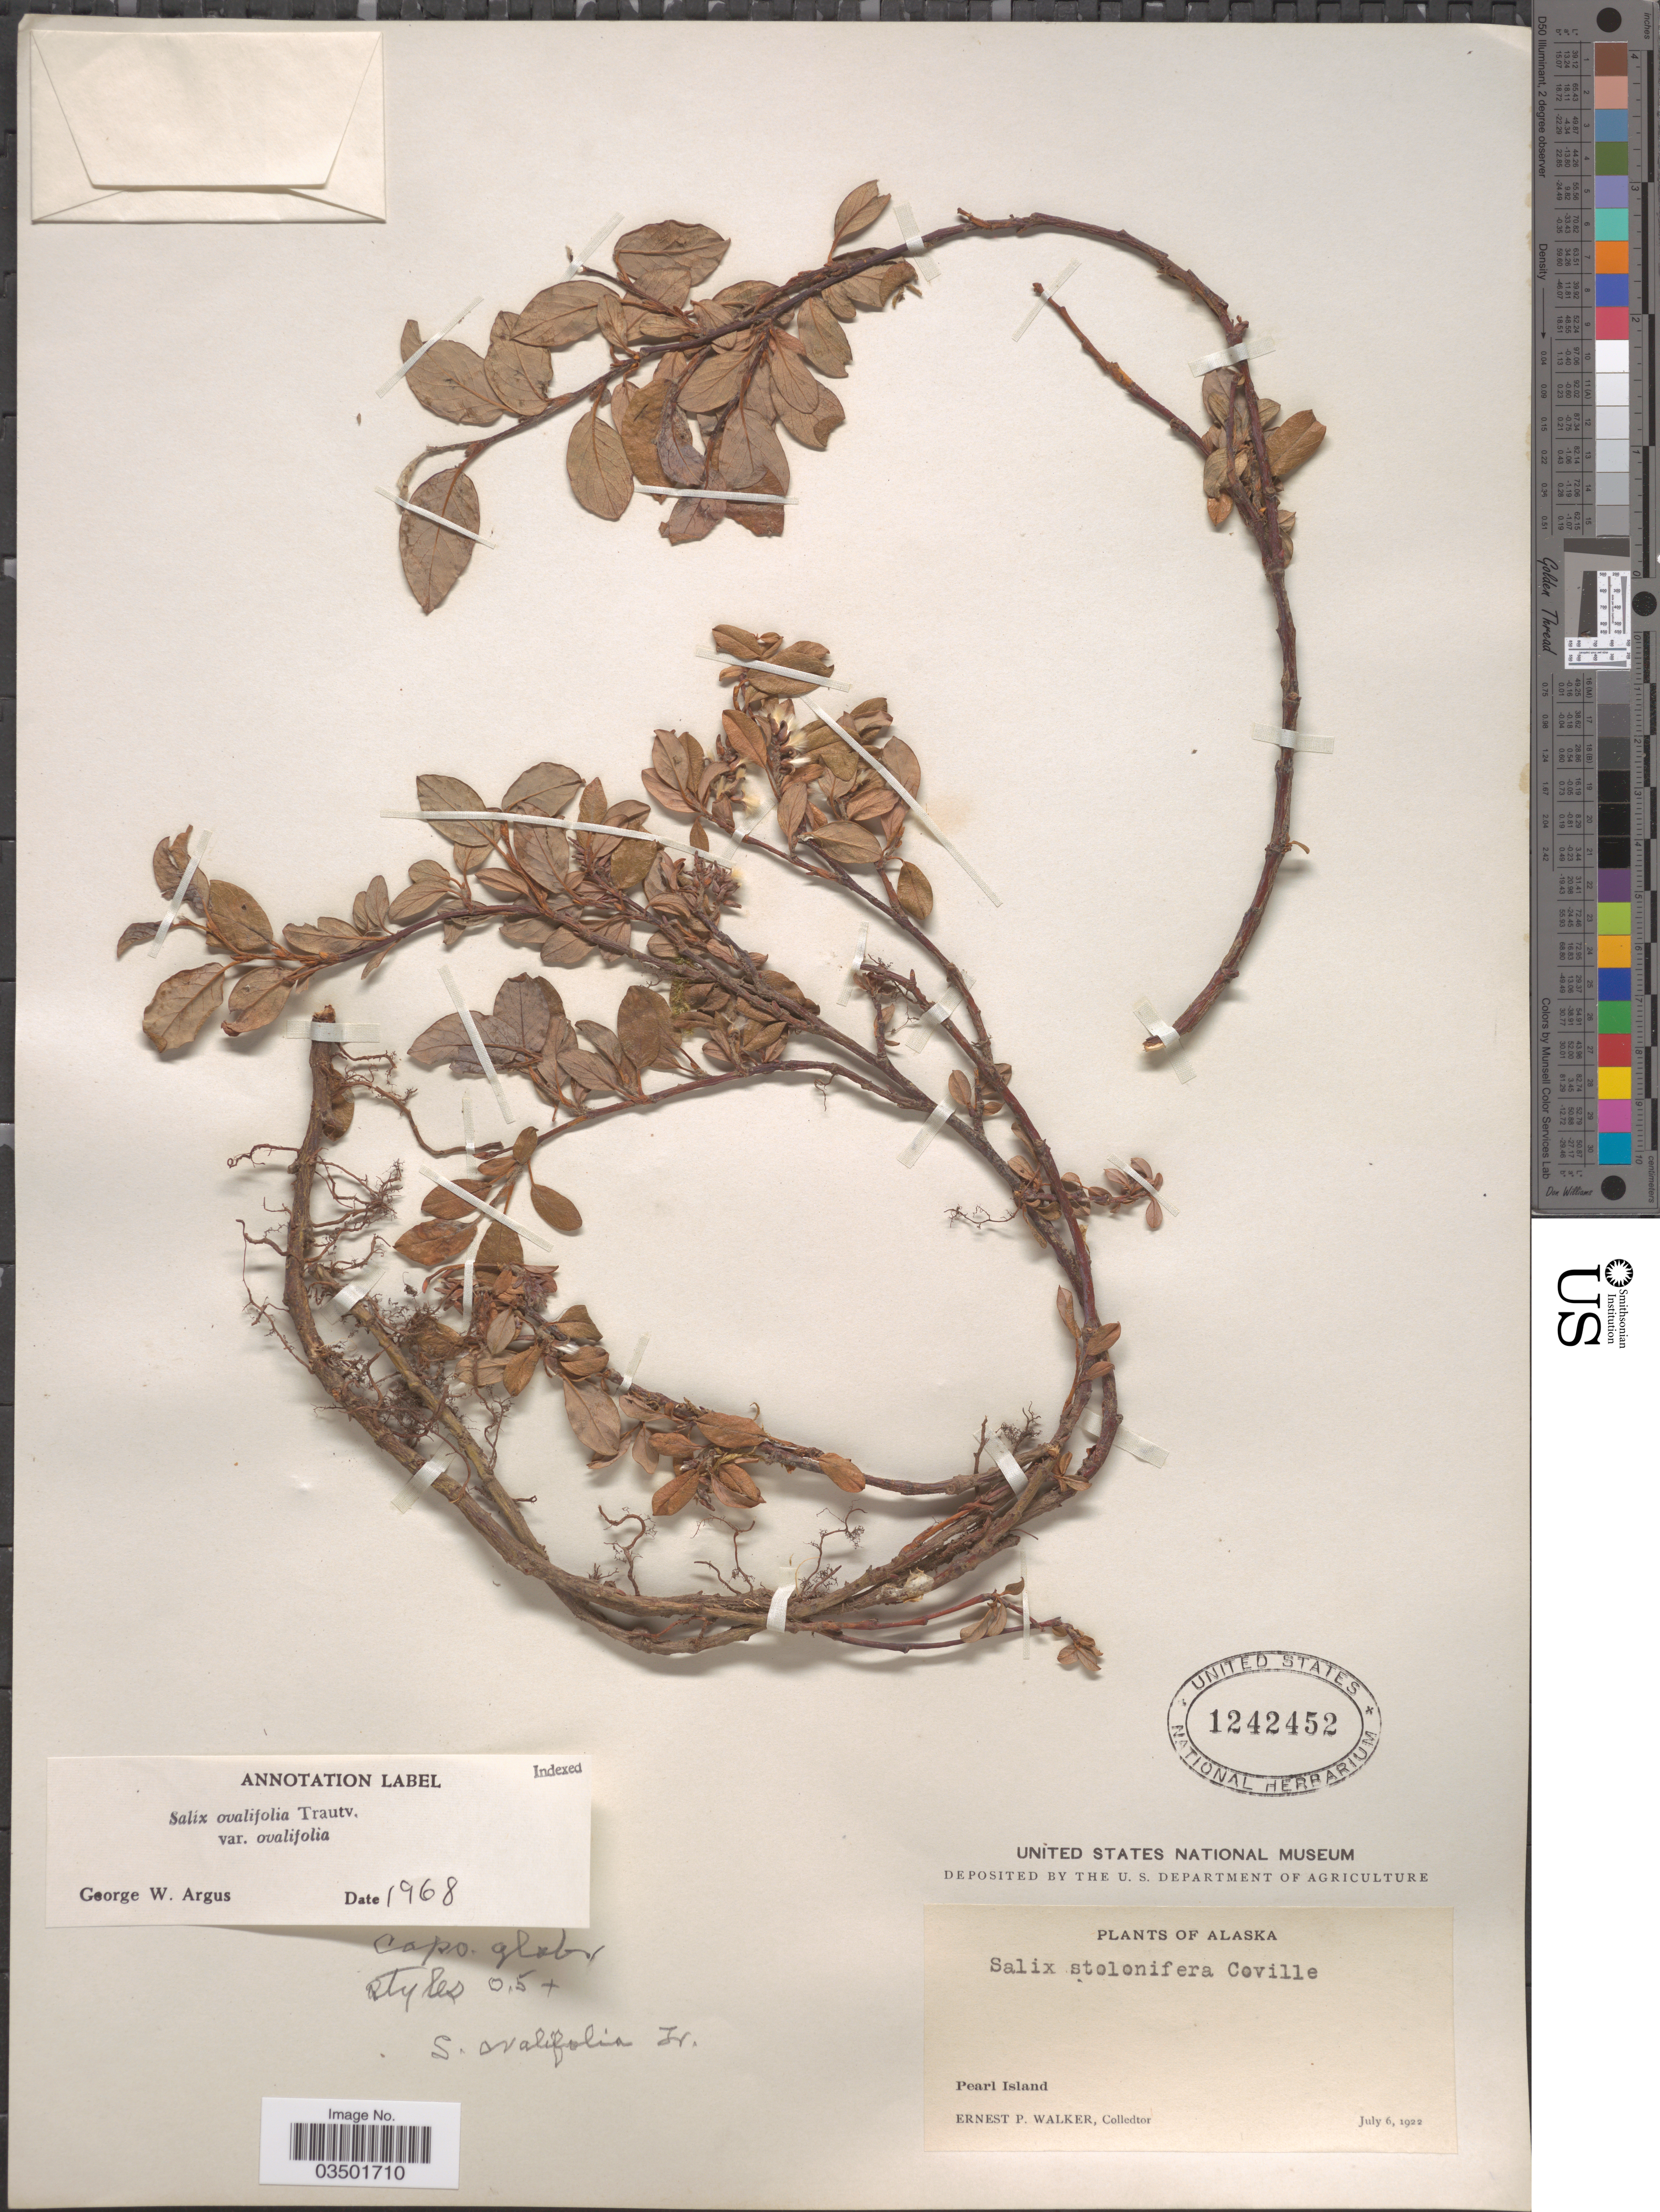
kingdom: Plantae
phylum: Tracheophyta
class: Magnoliopsida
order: Malpighiales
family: Salicaceae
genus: Salix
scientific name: Salix ovalifolia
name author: Trautv.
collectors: E. P. Walker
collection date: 1922-07-06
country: United States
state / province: Alaska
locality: Pearl Island.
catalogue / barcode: US 1242452